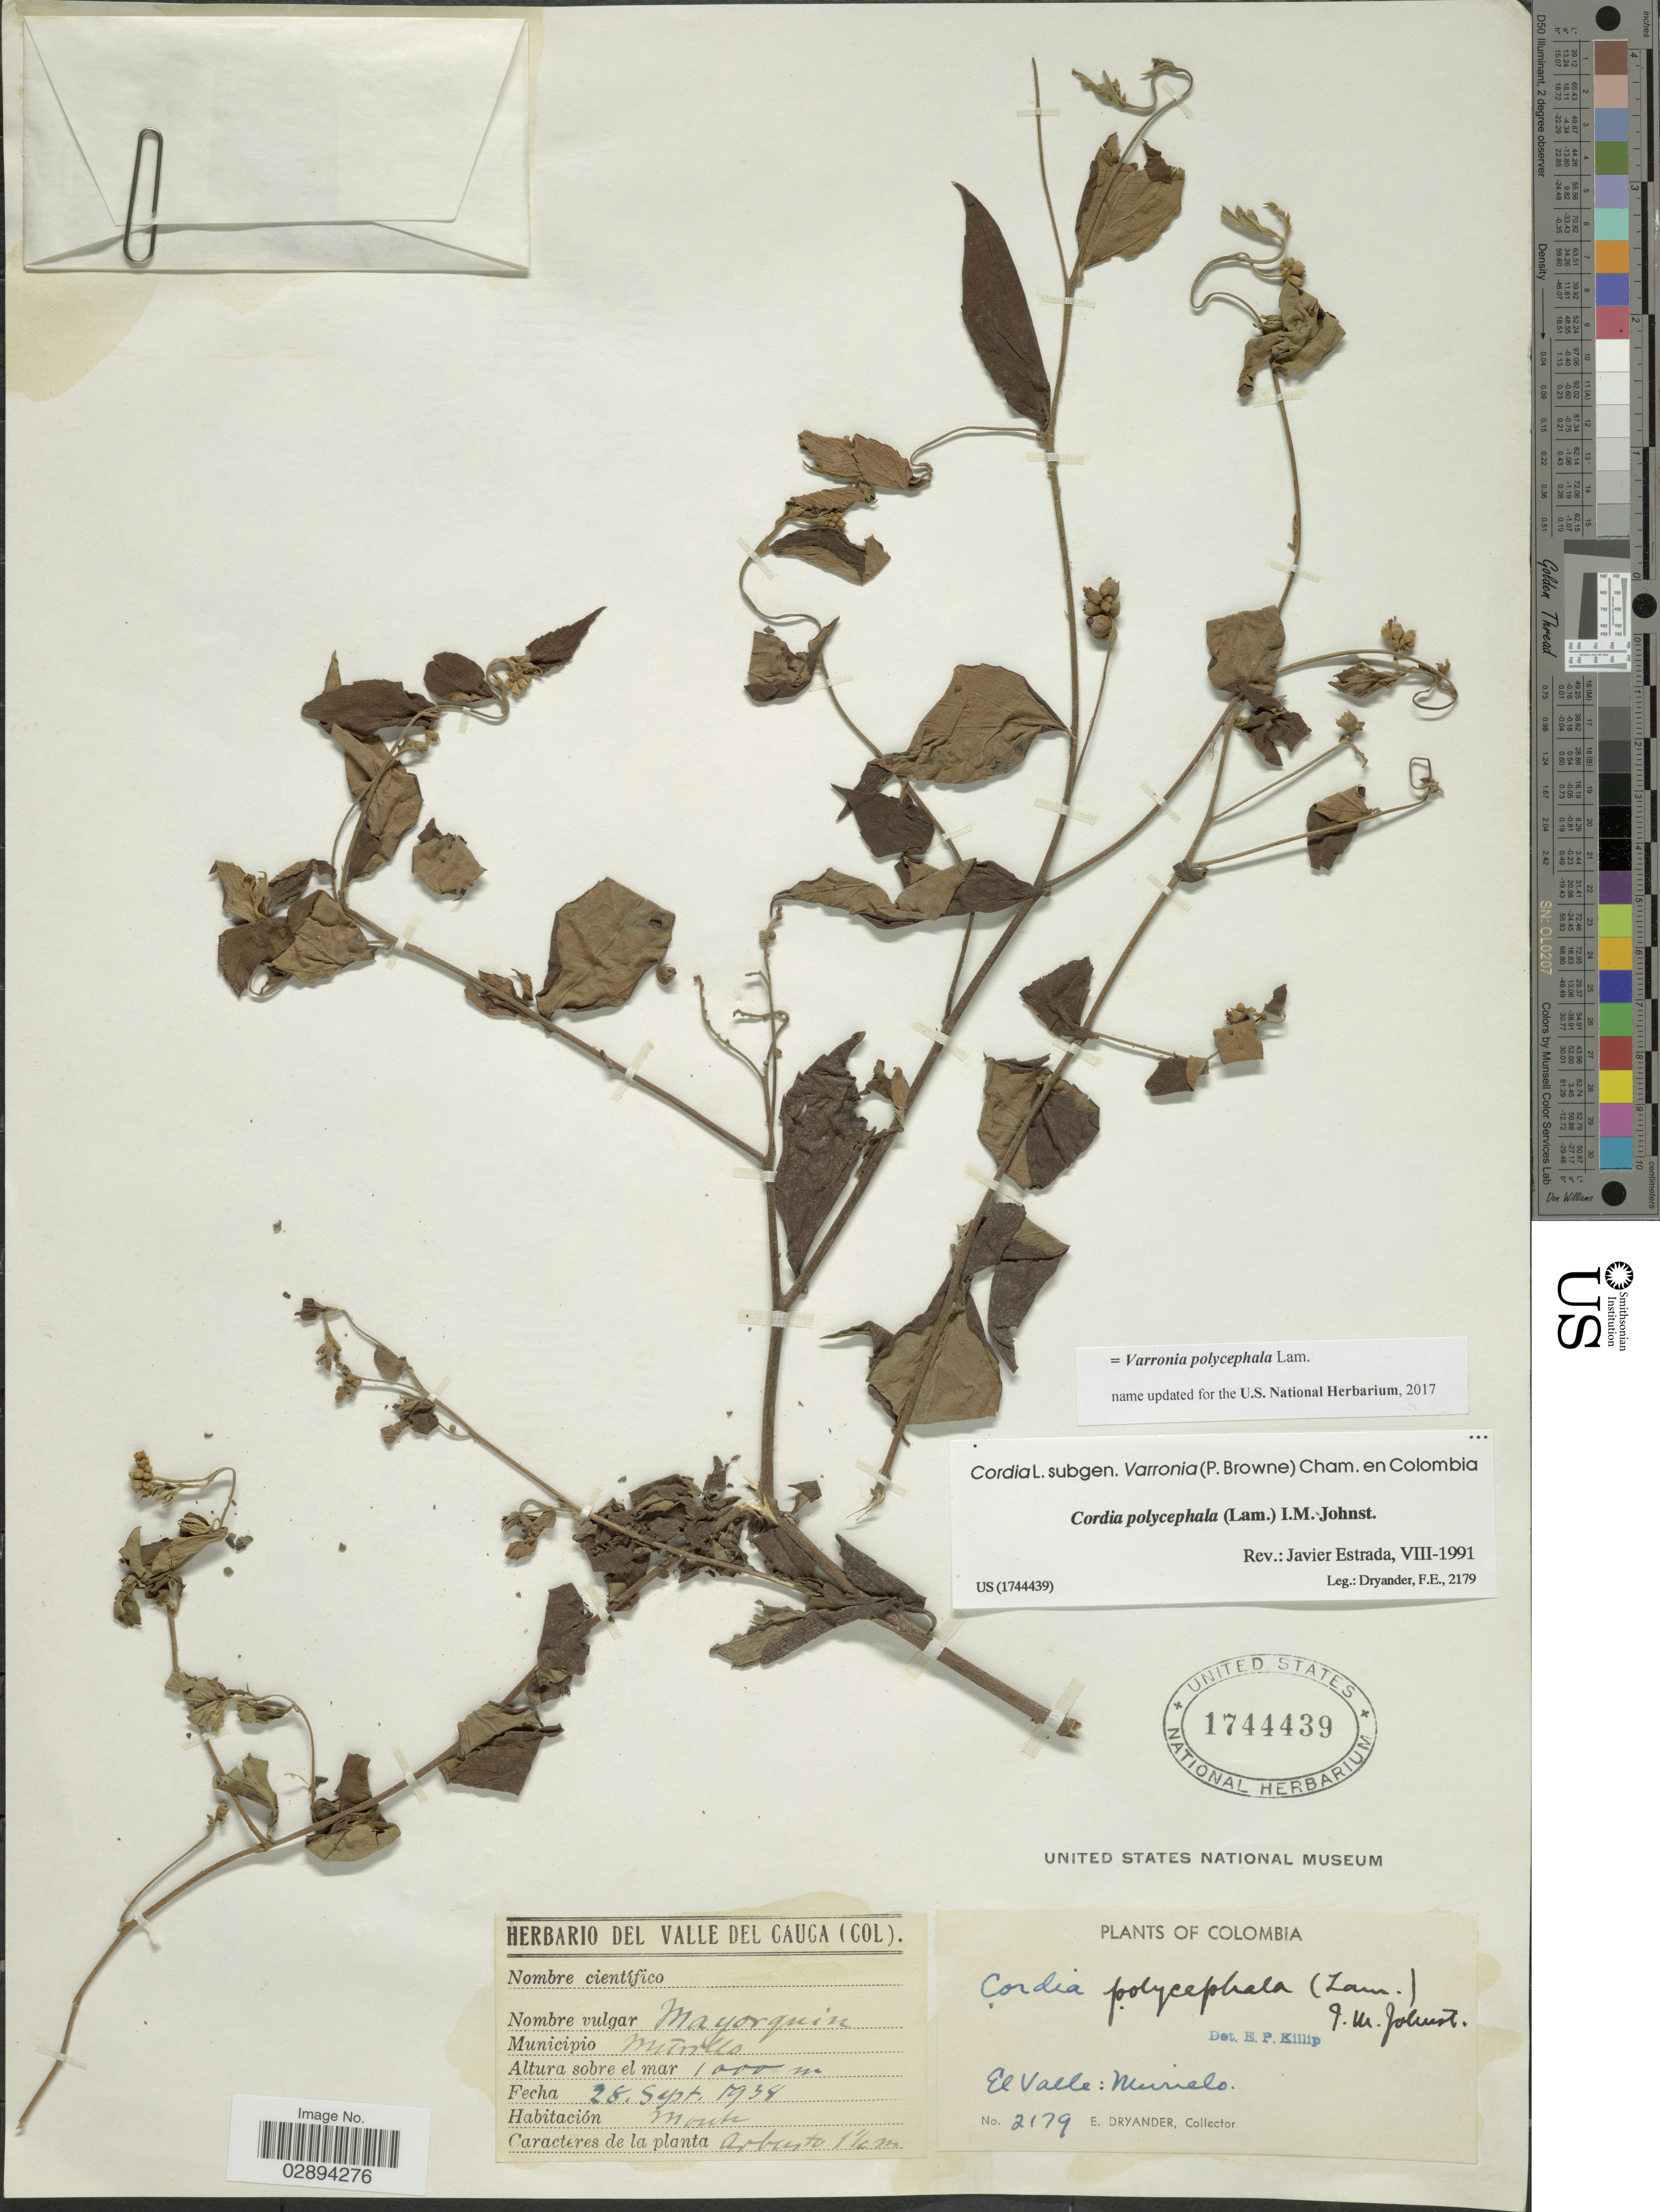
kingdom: Plantae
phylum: Tracheophyta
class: Magnoliopsida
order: Boraginales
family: Cordiaceae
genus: Varronia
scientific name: Varronia polycephala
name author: Lam.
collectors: E. Dryander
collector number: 2179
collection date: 1938-09-28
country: Colombia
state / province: Valle del Cauca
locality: El Valle, Municipio Munelo.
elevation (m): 1000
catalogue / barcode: US 1744439